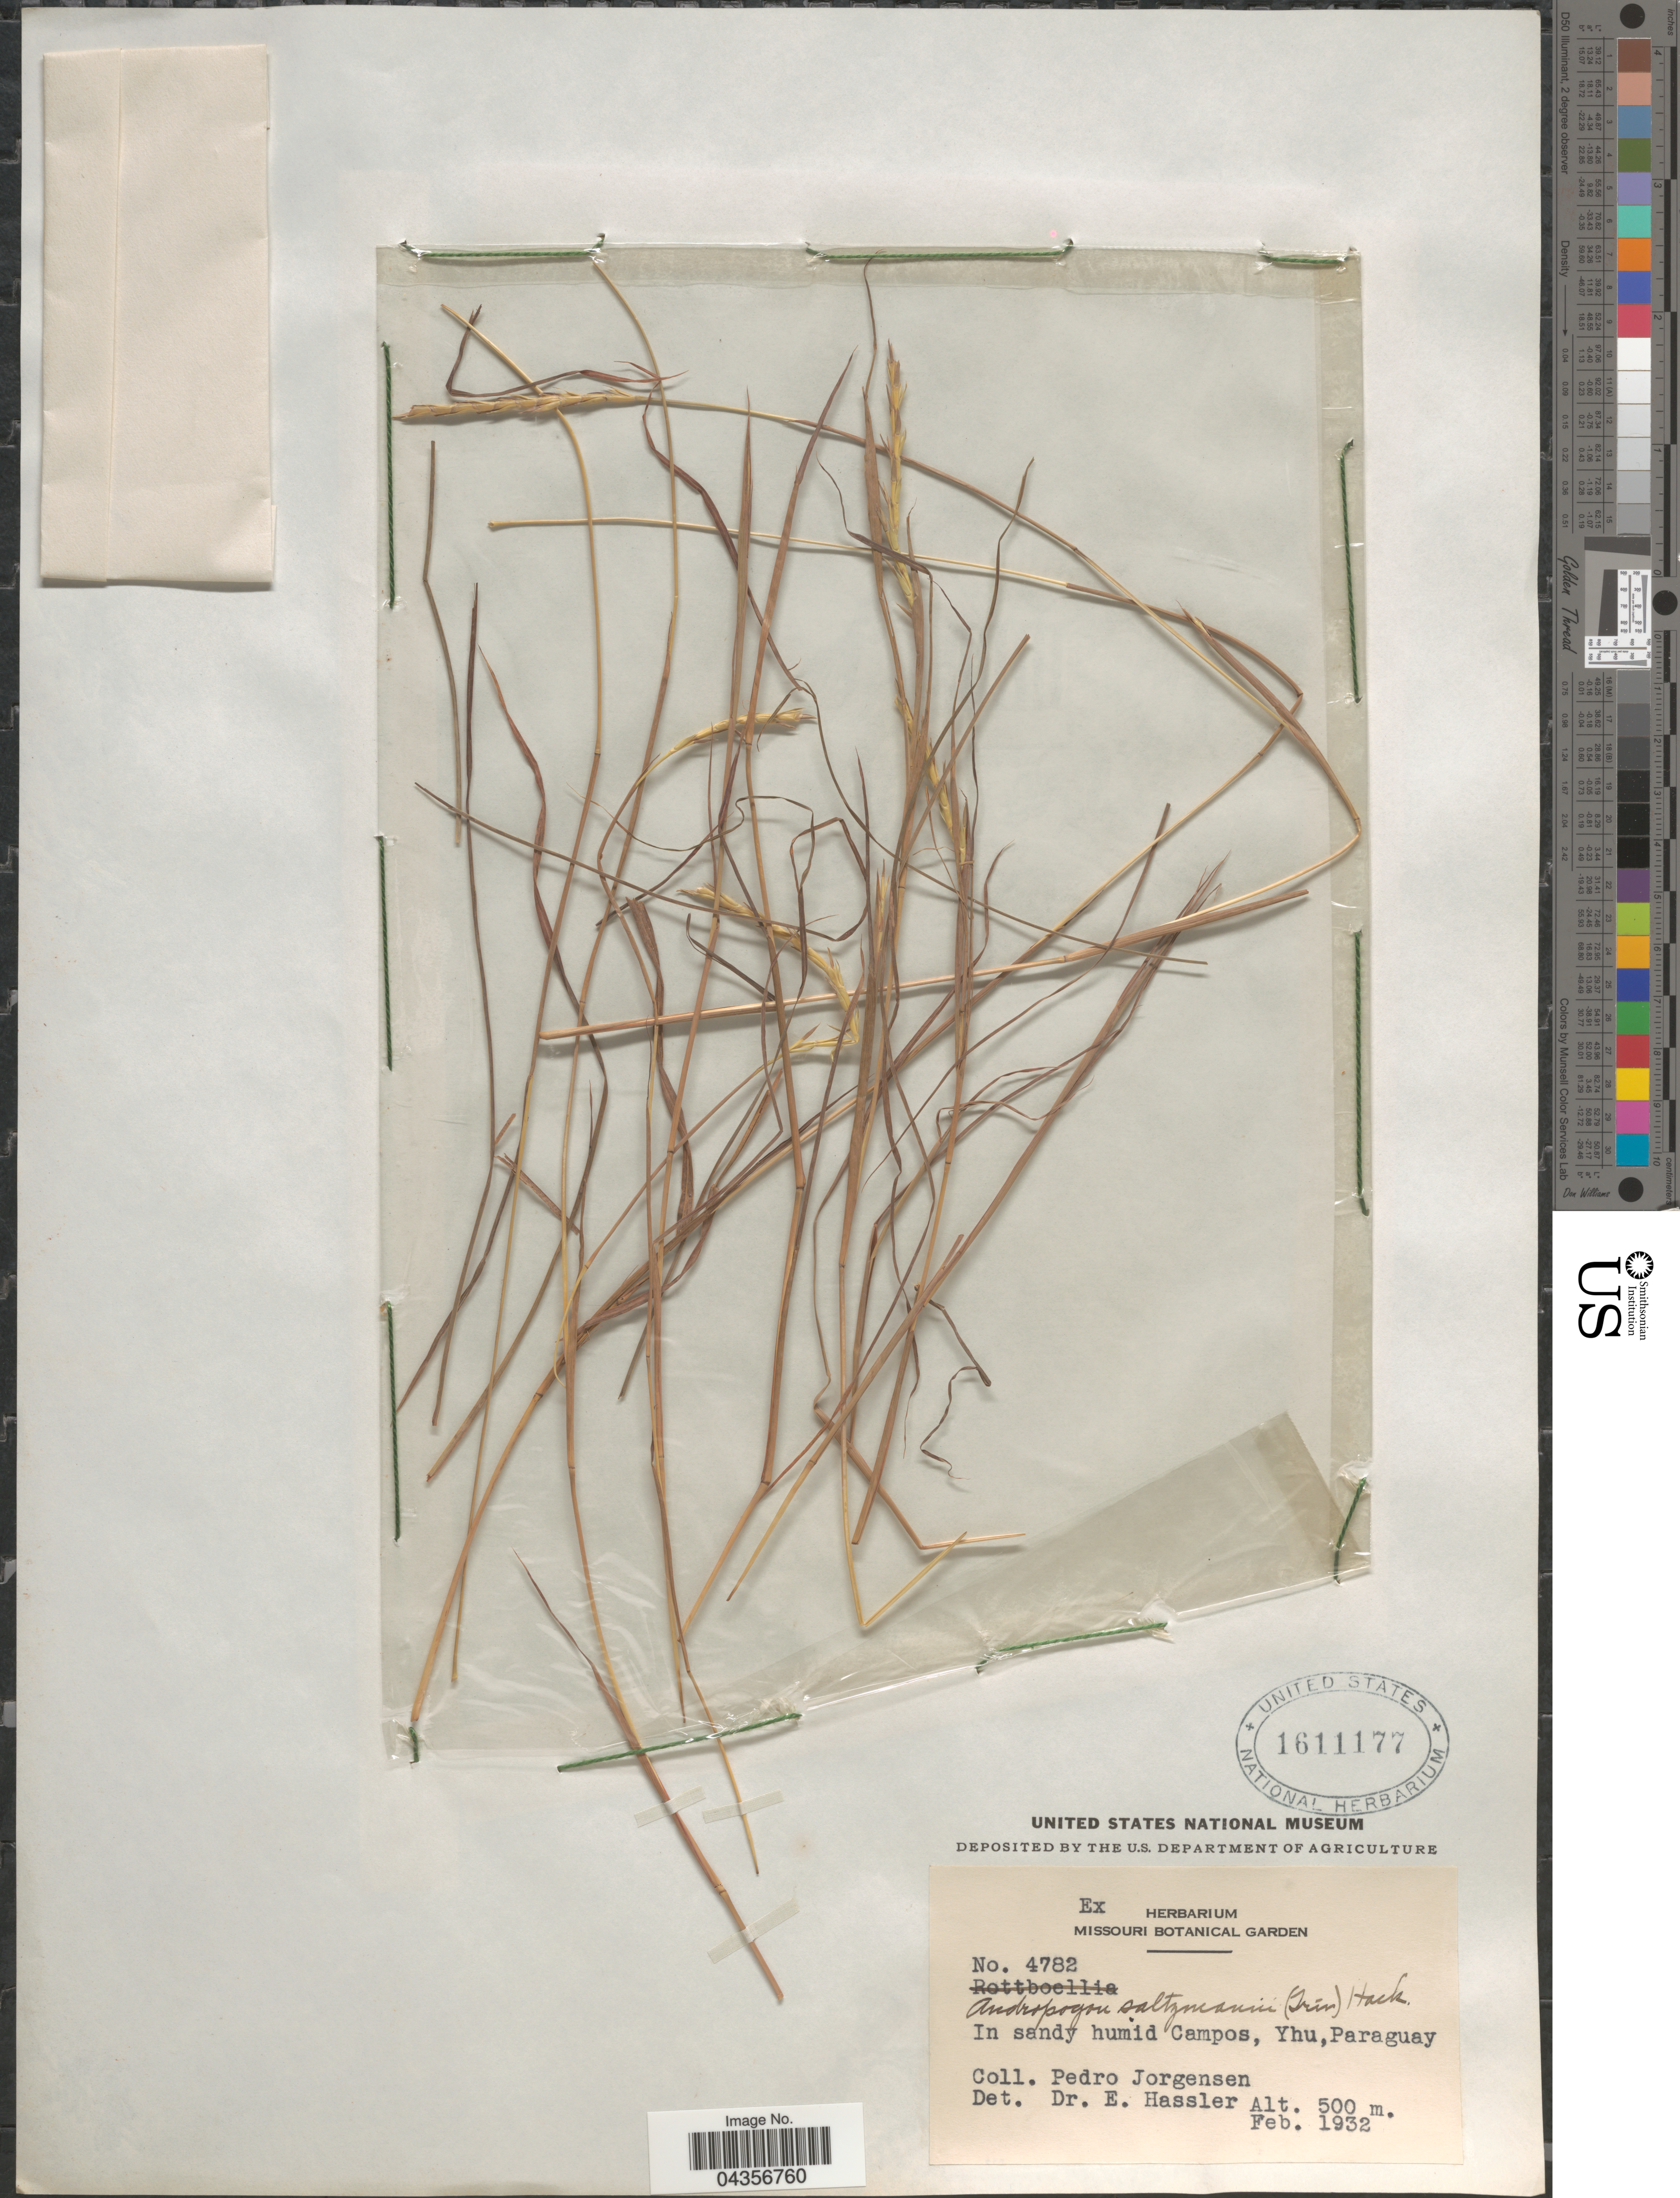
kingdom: Plantae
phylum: Tracheophyta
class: Liliopsida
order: Poales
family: Poaceae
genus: Schizachyrium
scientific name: Schizachyrium salzmanii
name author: (Trin. ex Steud.) Nash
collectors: P. Jörgensen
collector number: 4782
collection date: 1932-02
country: Paraguay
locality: In sandy humid Campos, Yhu.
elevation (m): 500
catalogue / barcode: US 1611177